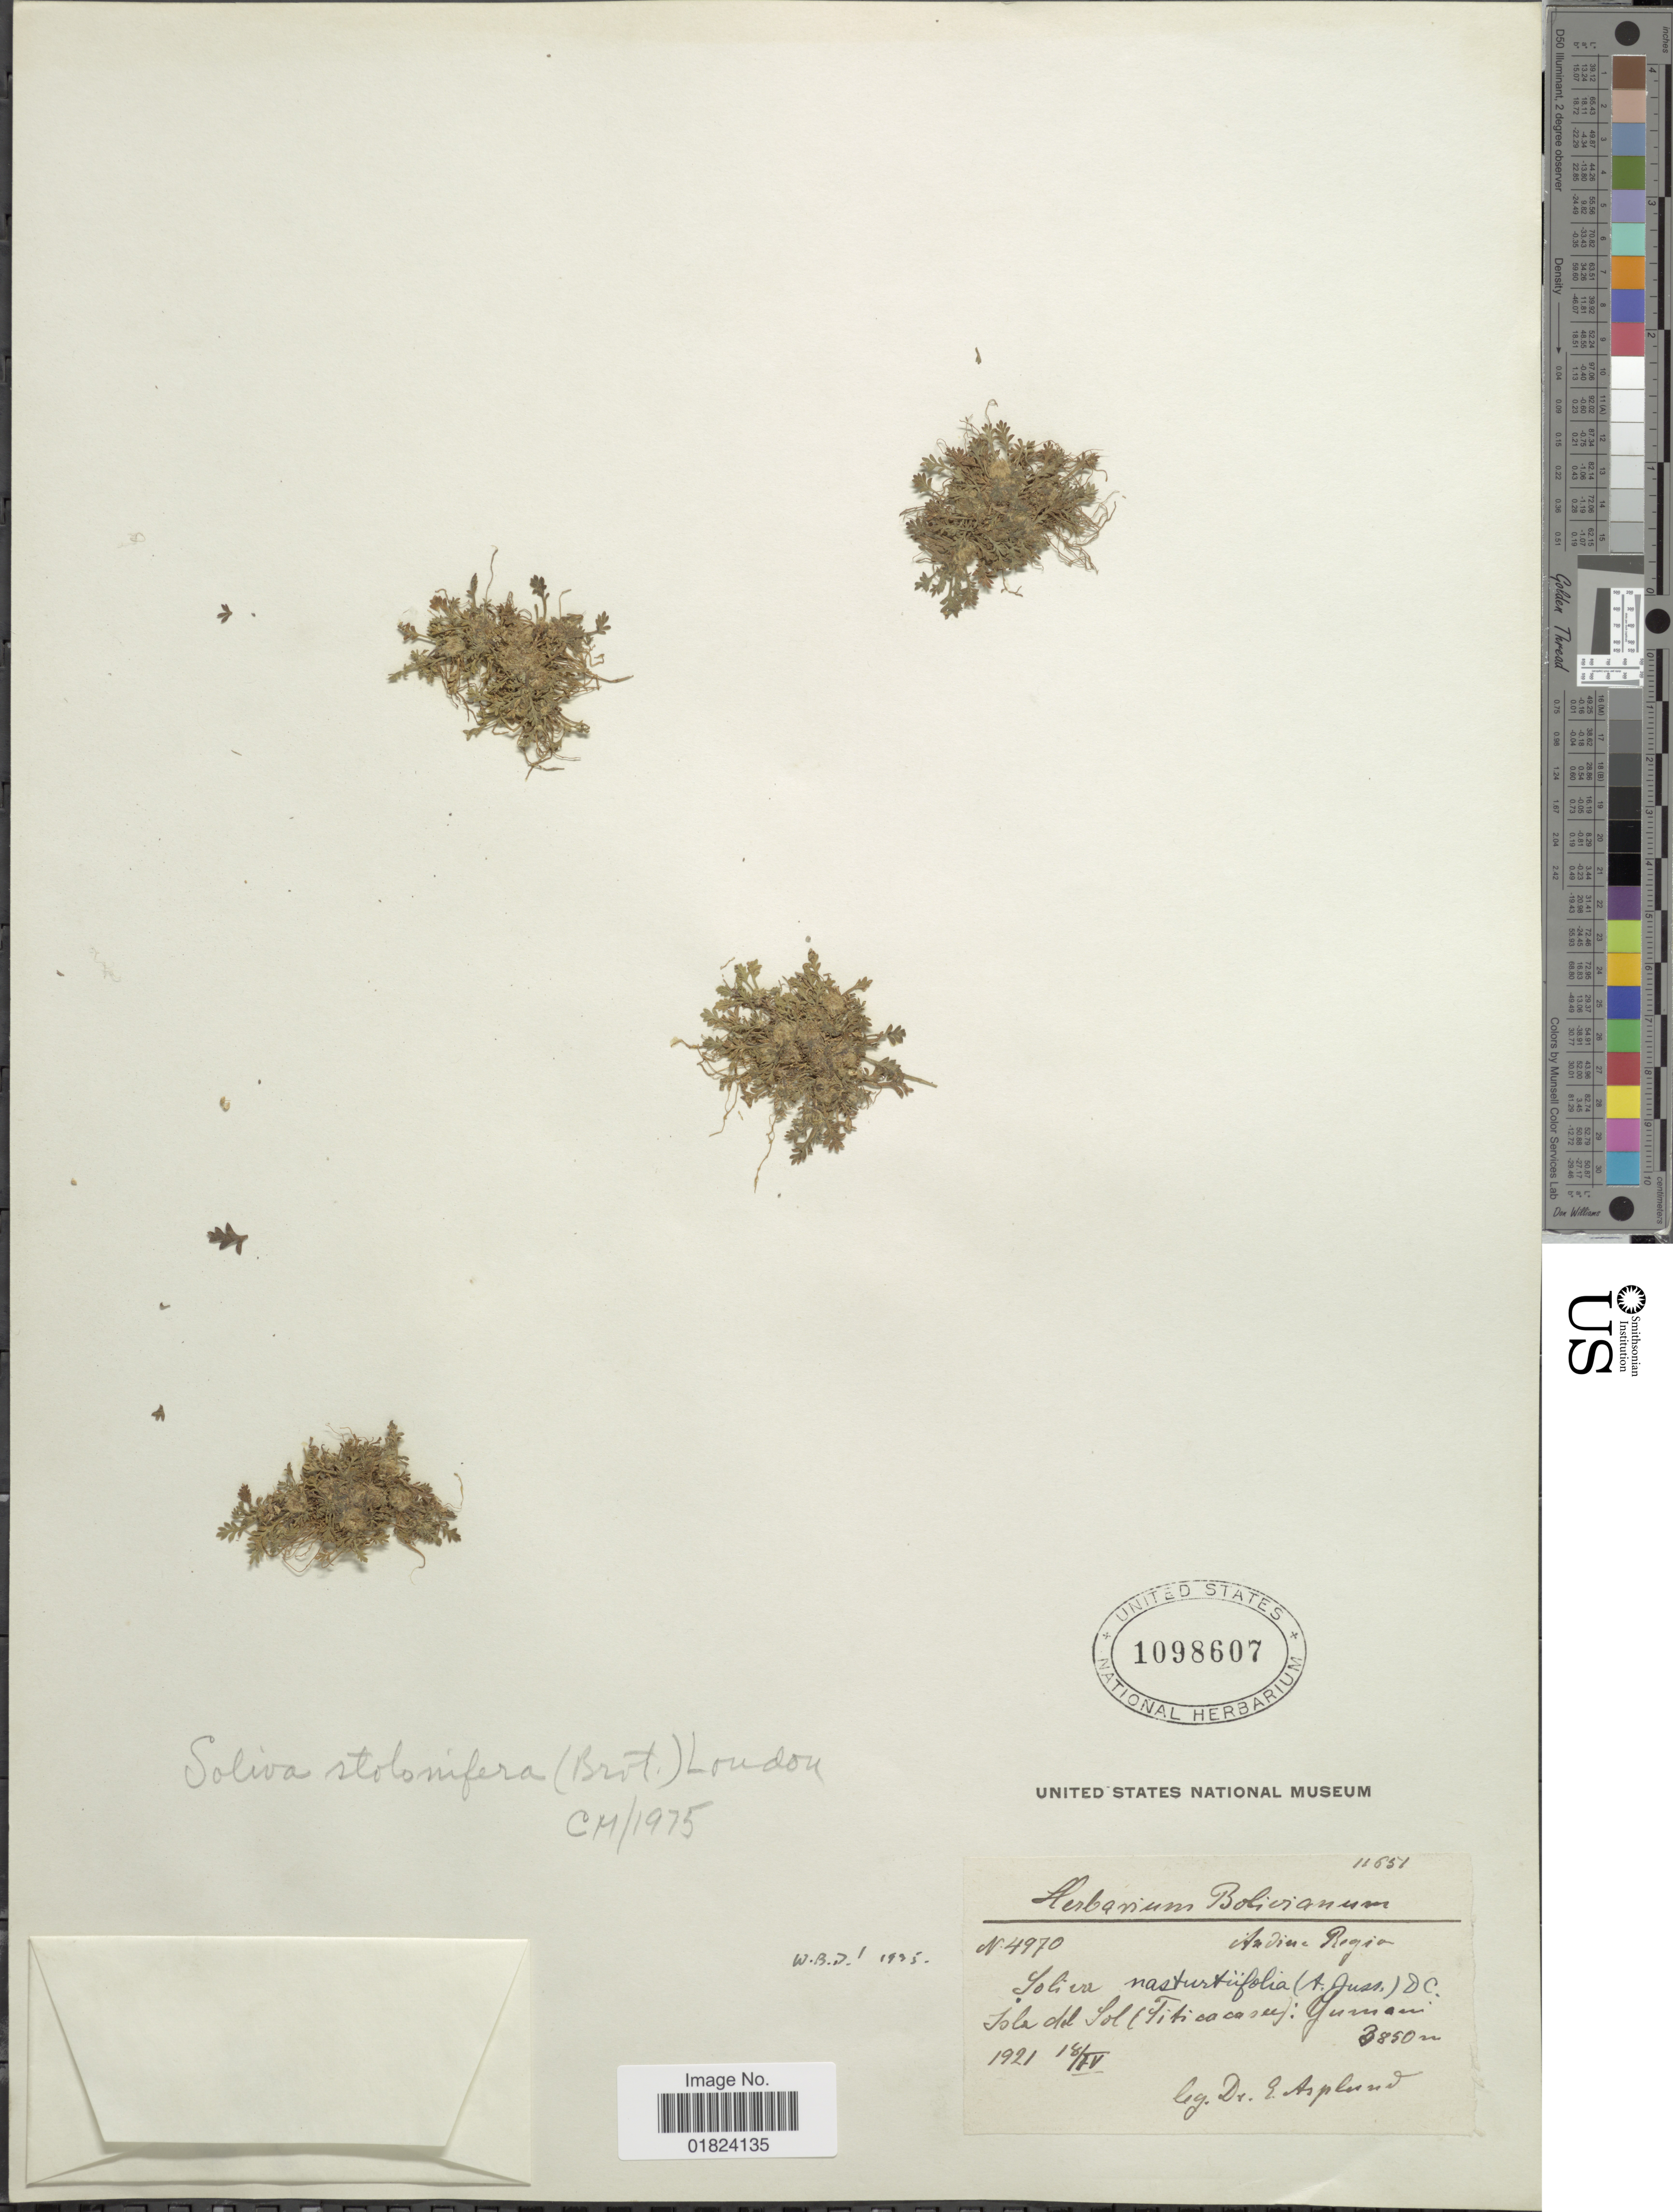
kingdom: Plantae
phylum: Tracheophyta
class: Magnoliopsida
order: Asterales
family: Asteraceae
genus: Soliva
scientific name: Soliva stolonifera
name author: (Brot.) Loudon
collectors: E. Asplund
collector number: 4970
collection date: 1921-04-18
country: Bolivia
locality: Isla del Sol (Titicacasee): Gumani, andina region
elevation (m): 3850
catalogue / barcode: US 1098607